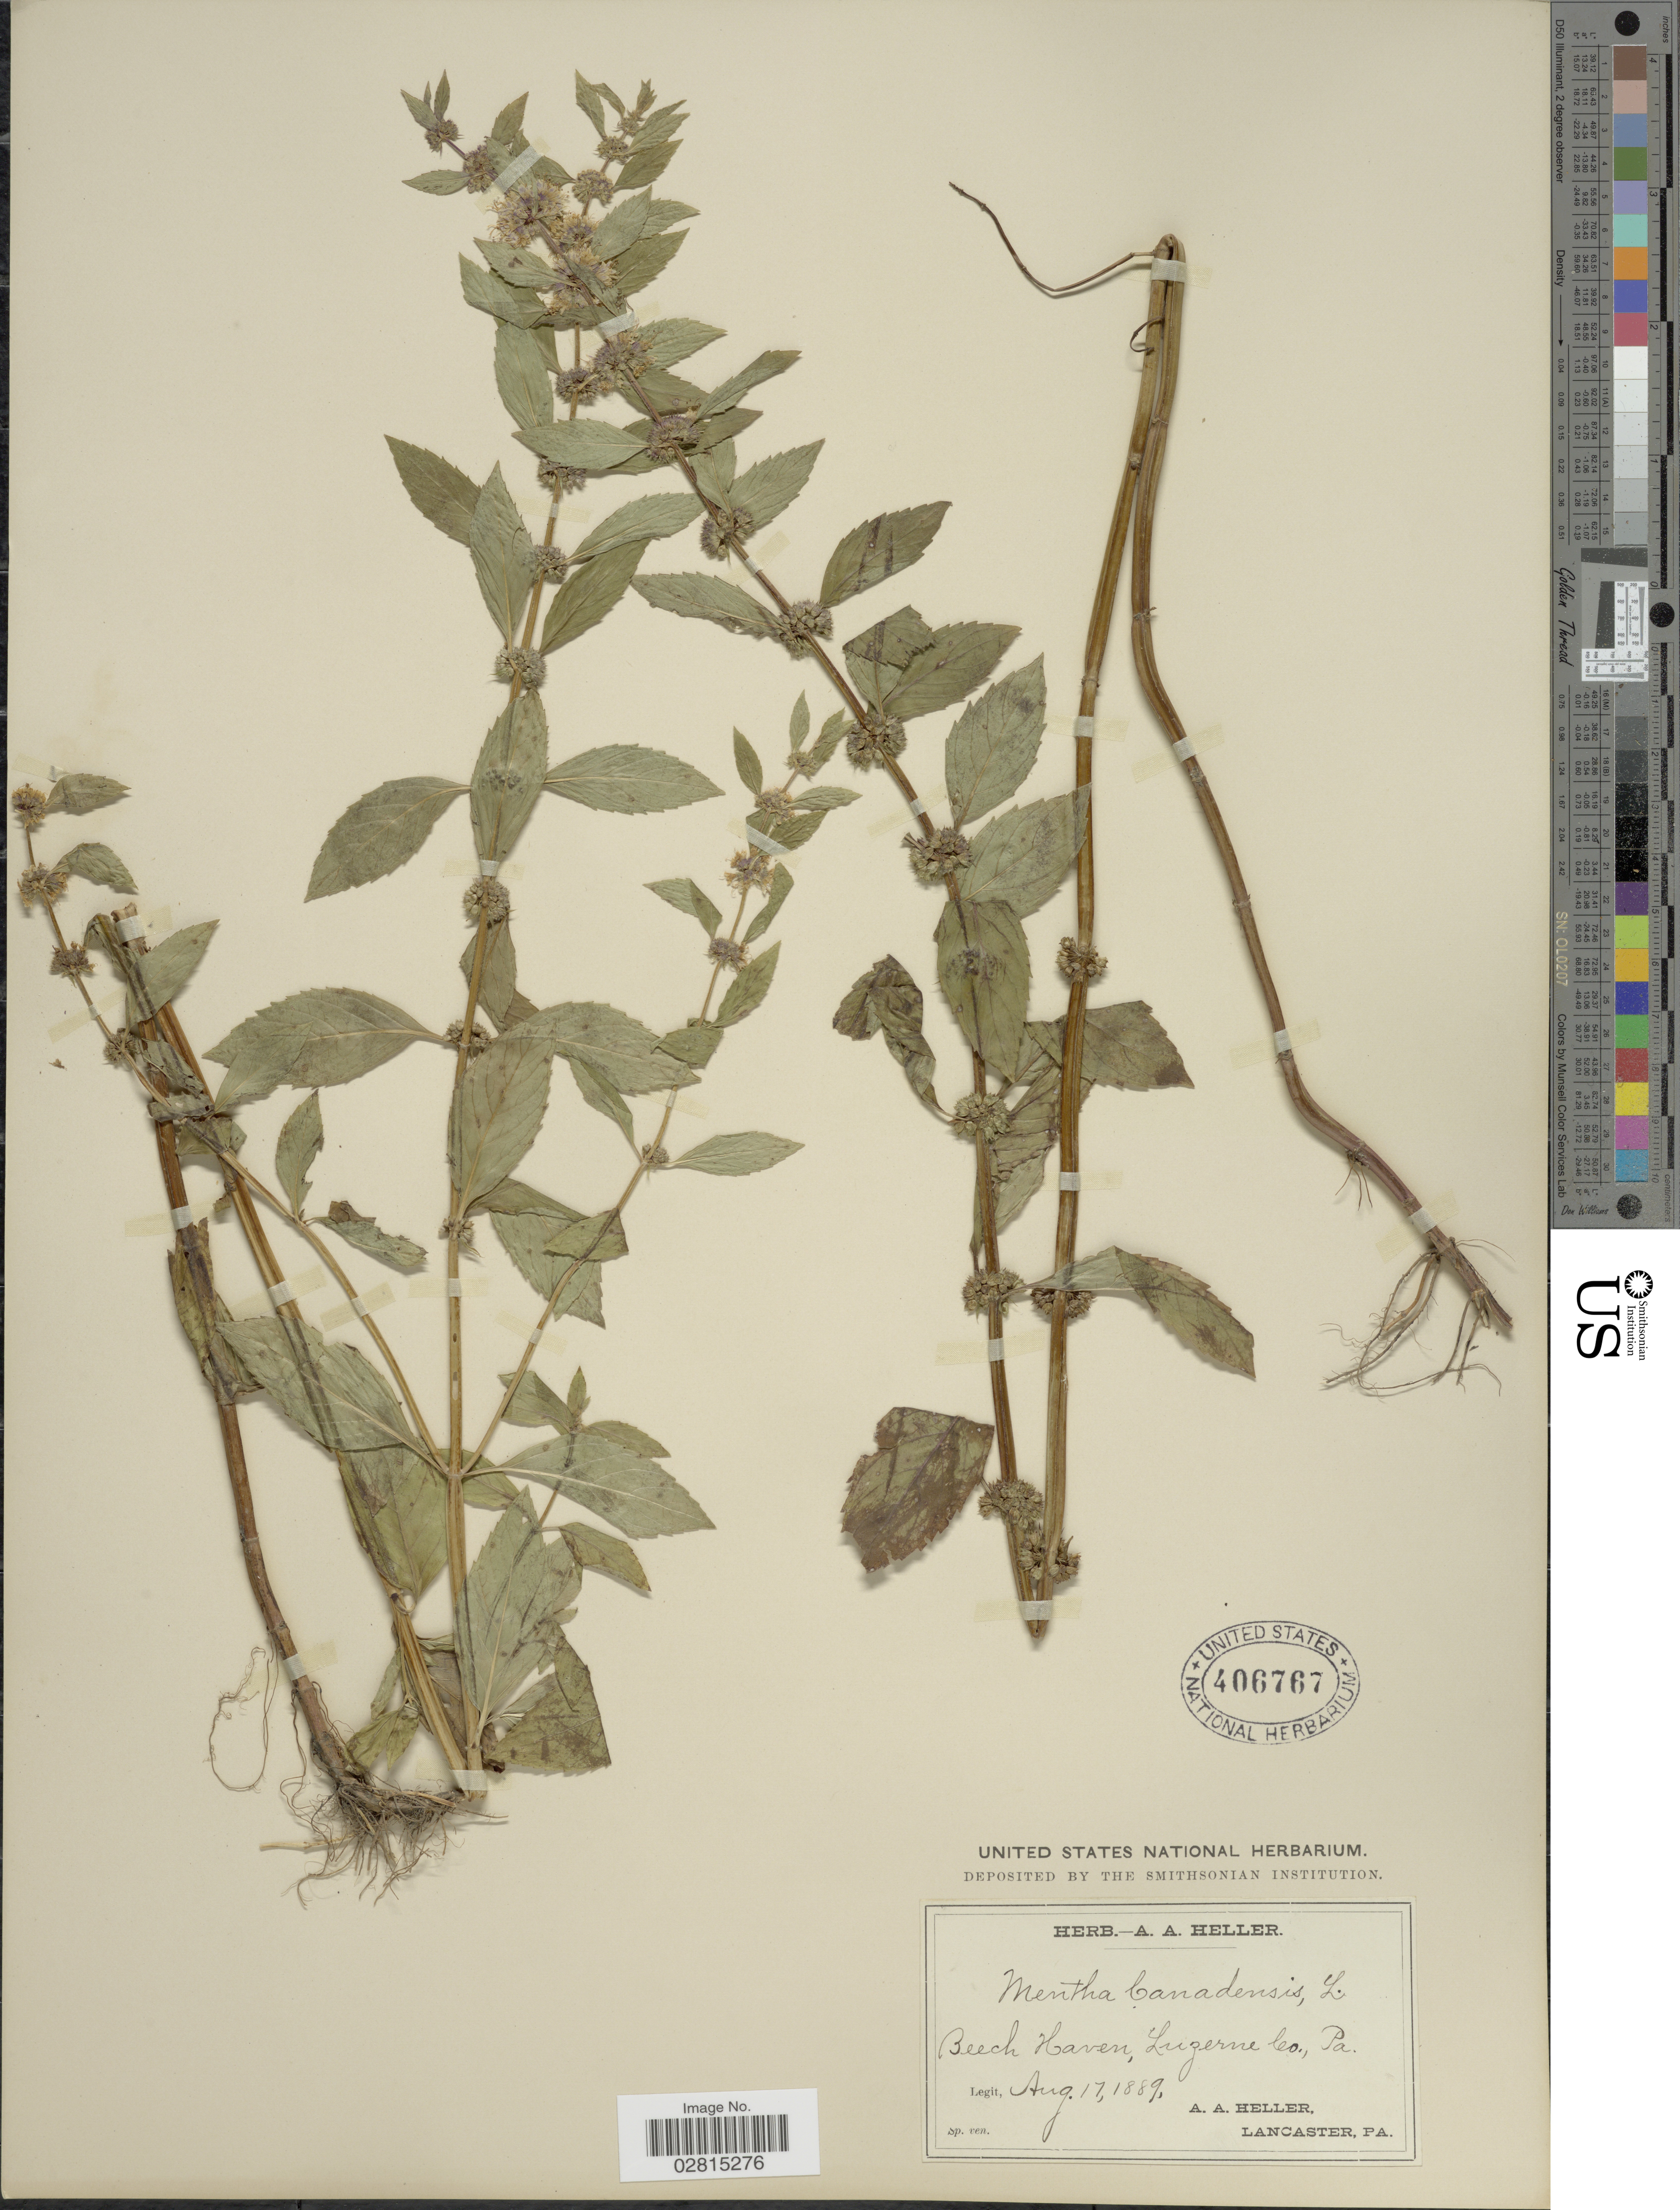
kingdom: Plantae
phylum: Tracheophyta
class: Magnoliopsida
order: Lamiales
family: Lamiaceae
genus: Mentha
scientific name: Mentha canadensis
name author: L.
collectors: A. A. Heller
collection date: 1889-08-17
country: United States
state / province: Pennsylvania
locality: Beech Haven, Luzerne Co.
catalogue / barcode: US 406767